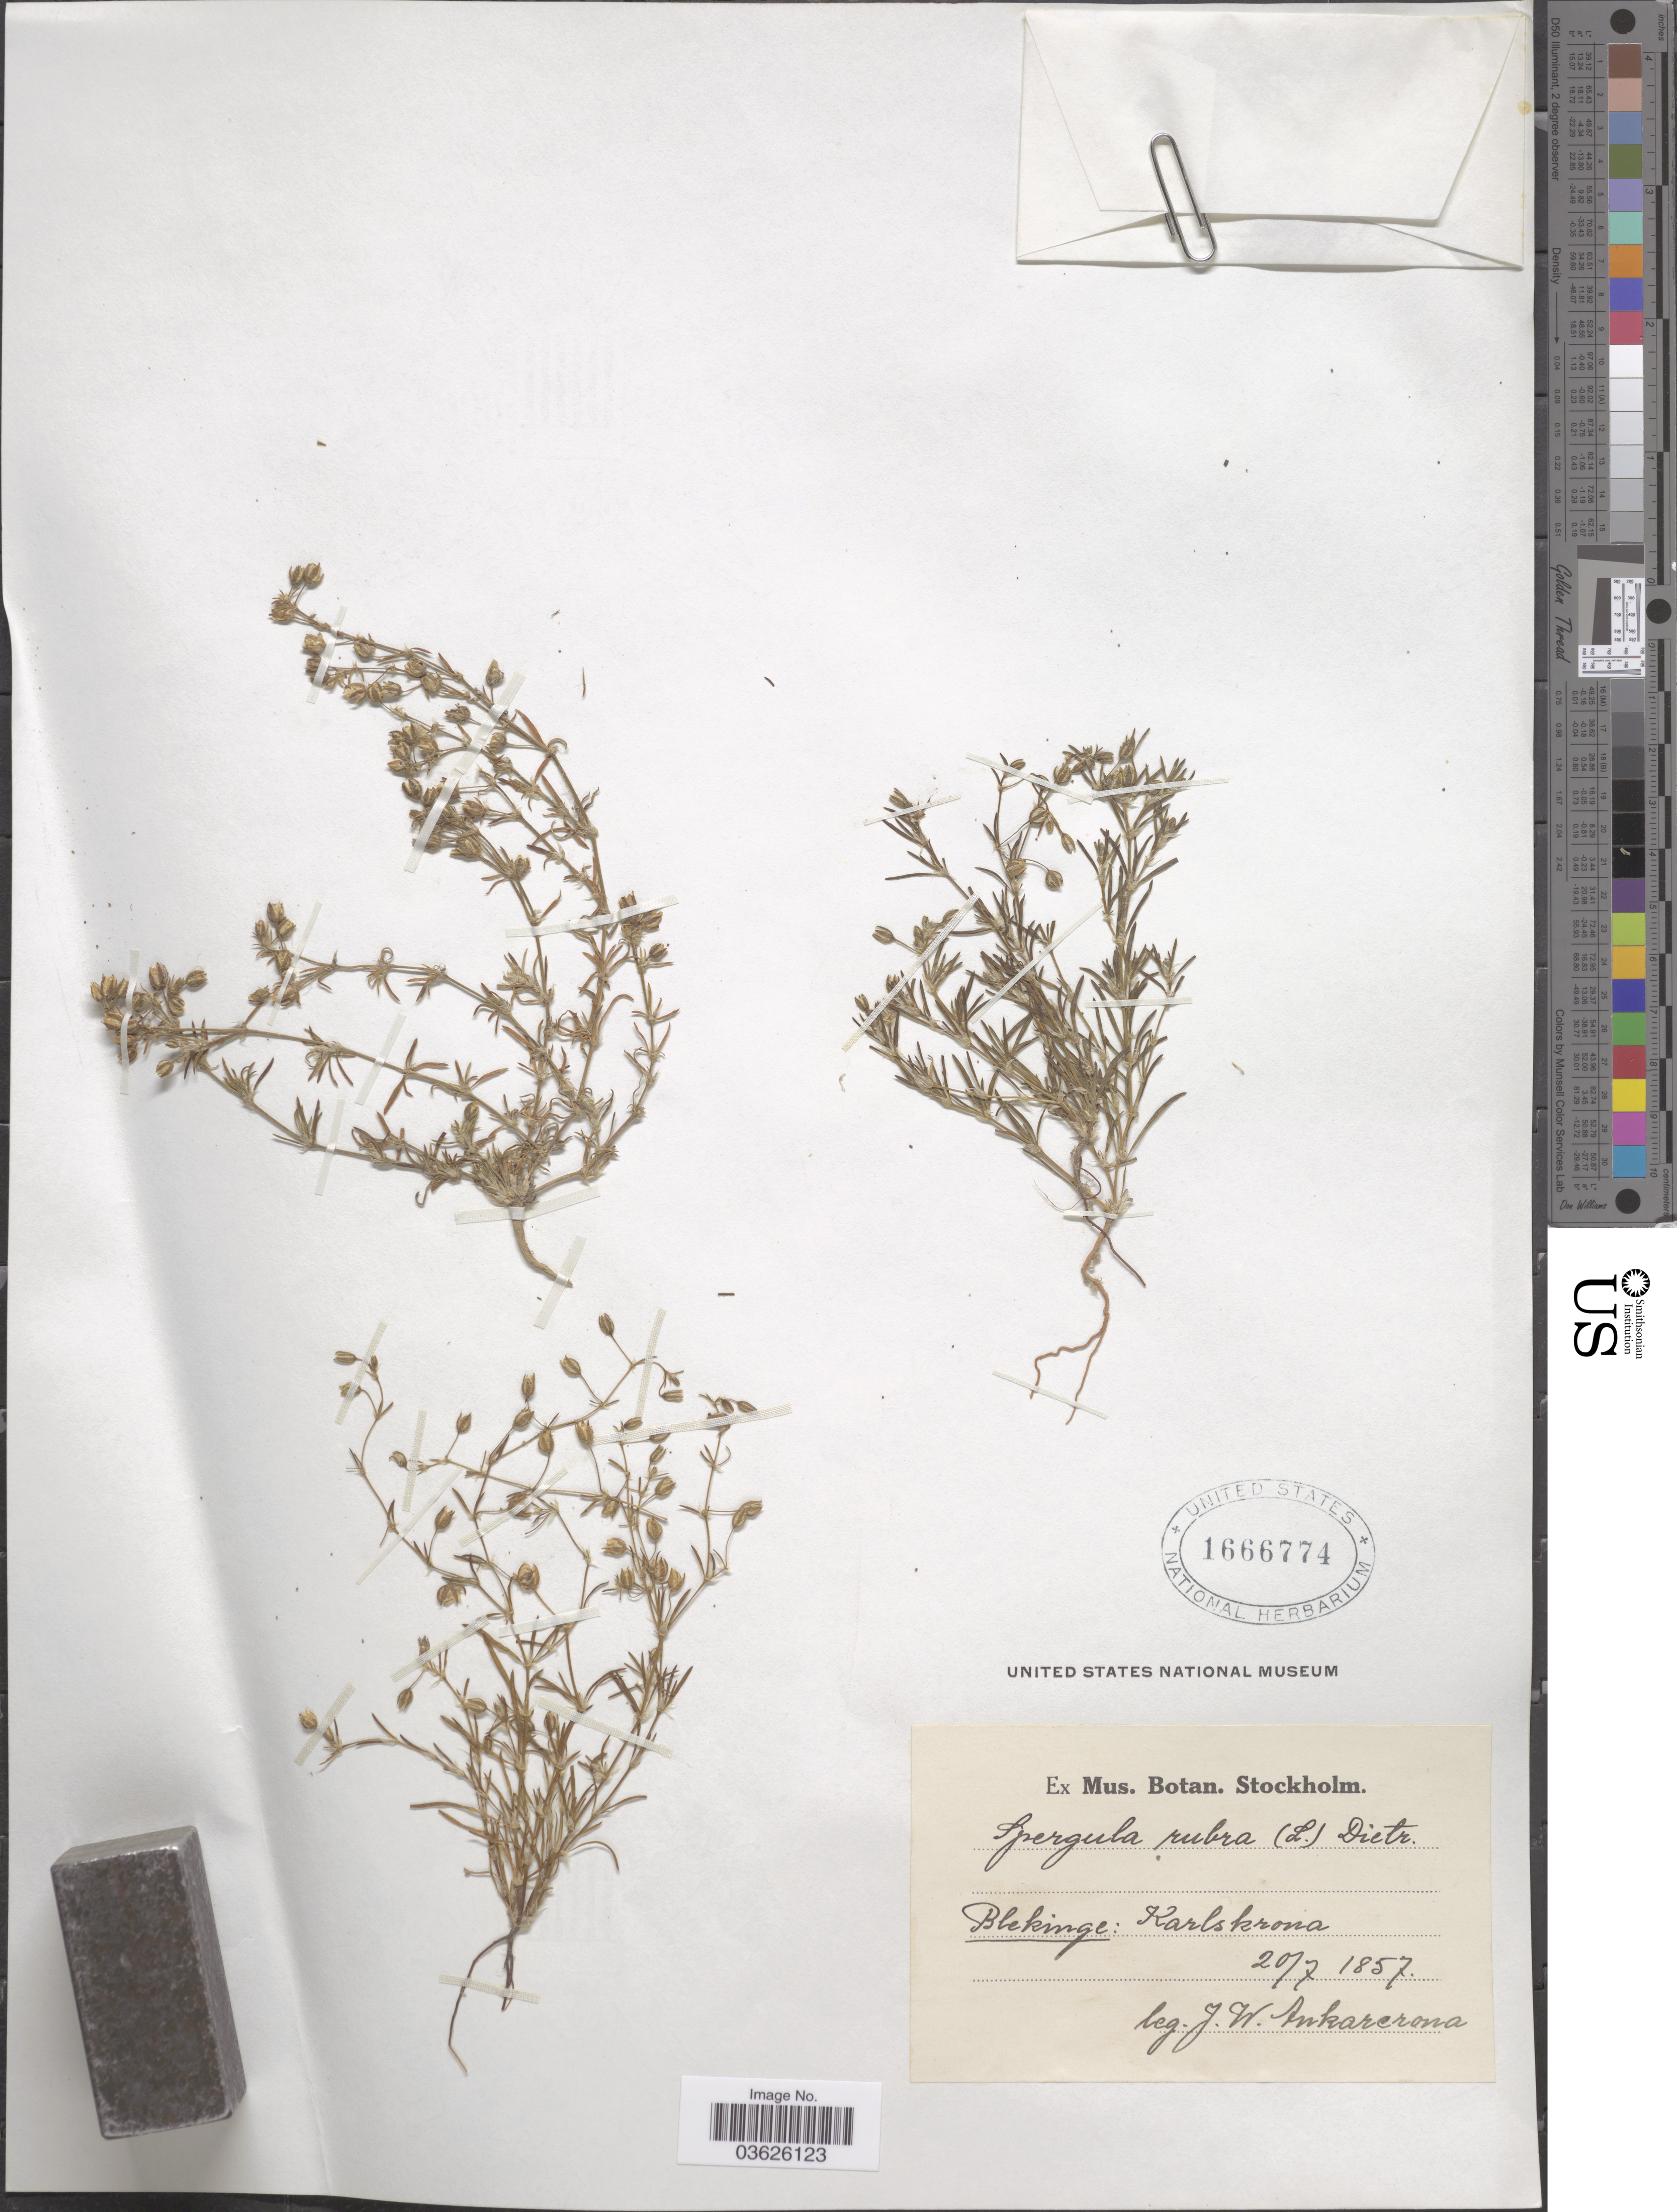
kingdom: Plantae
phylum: Tracheophyta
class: Magnoliopsida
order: Caryophyllales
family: Caryophyllaceae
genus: Spergularia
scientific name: Spergularia rubra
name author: (L.) J. Presl & C. Presl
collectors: J. Ankarcrona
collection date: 1857-07-20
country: Sweden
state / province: Blekinge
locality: Karlskrona.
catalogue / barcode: US 1666774